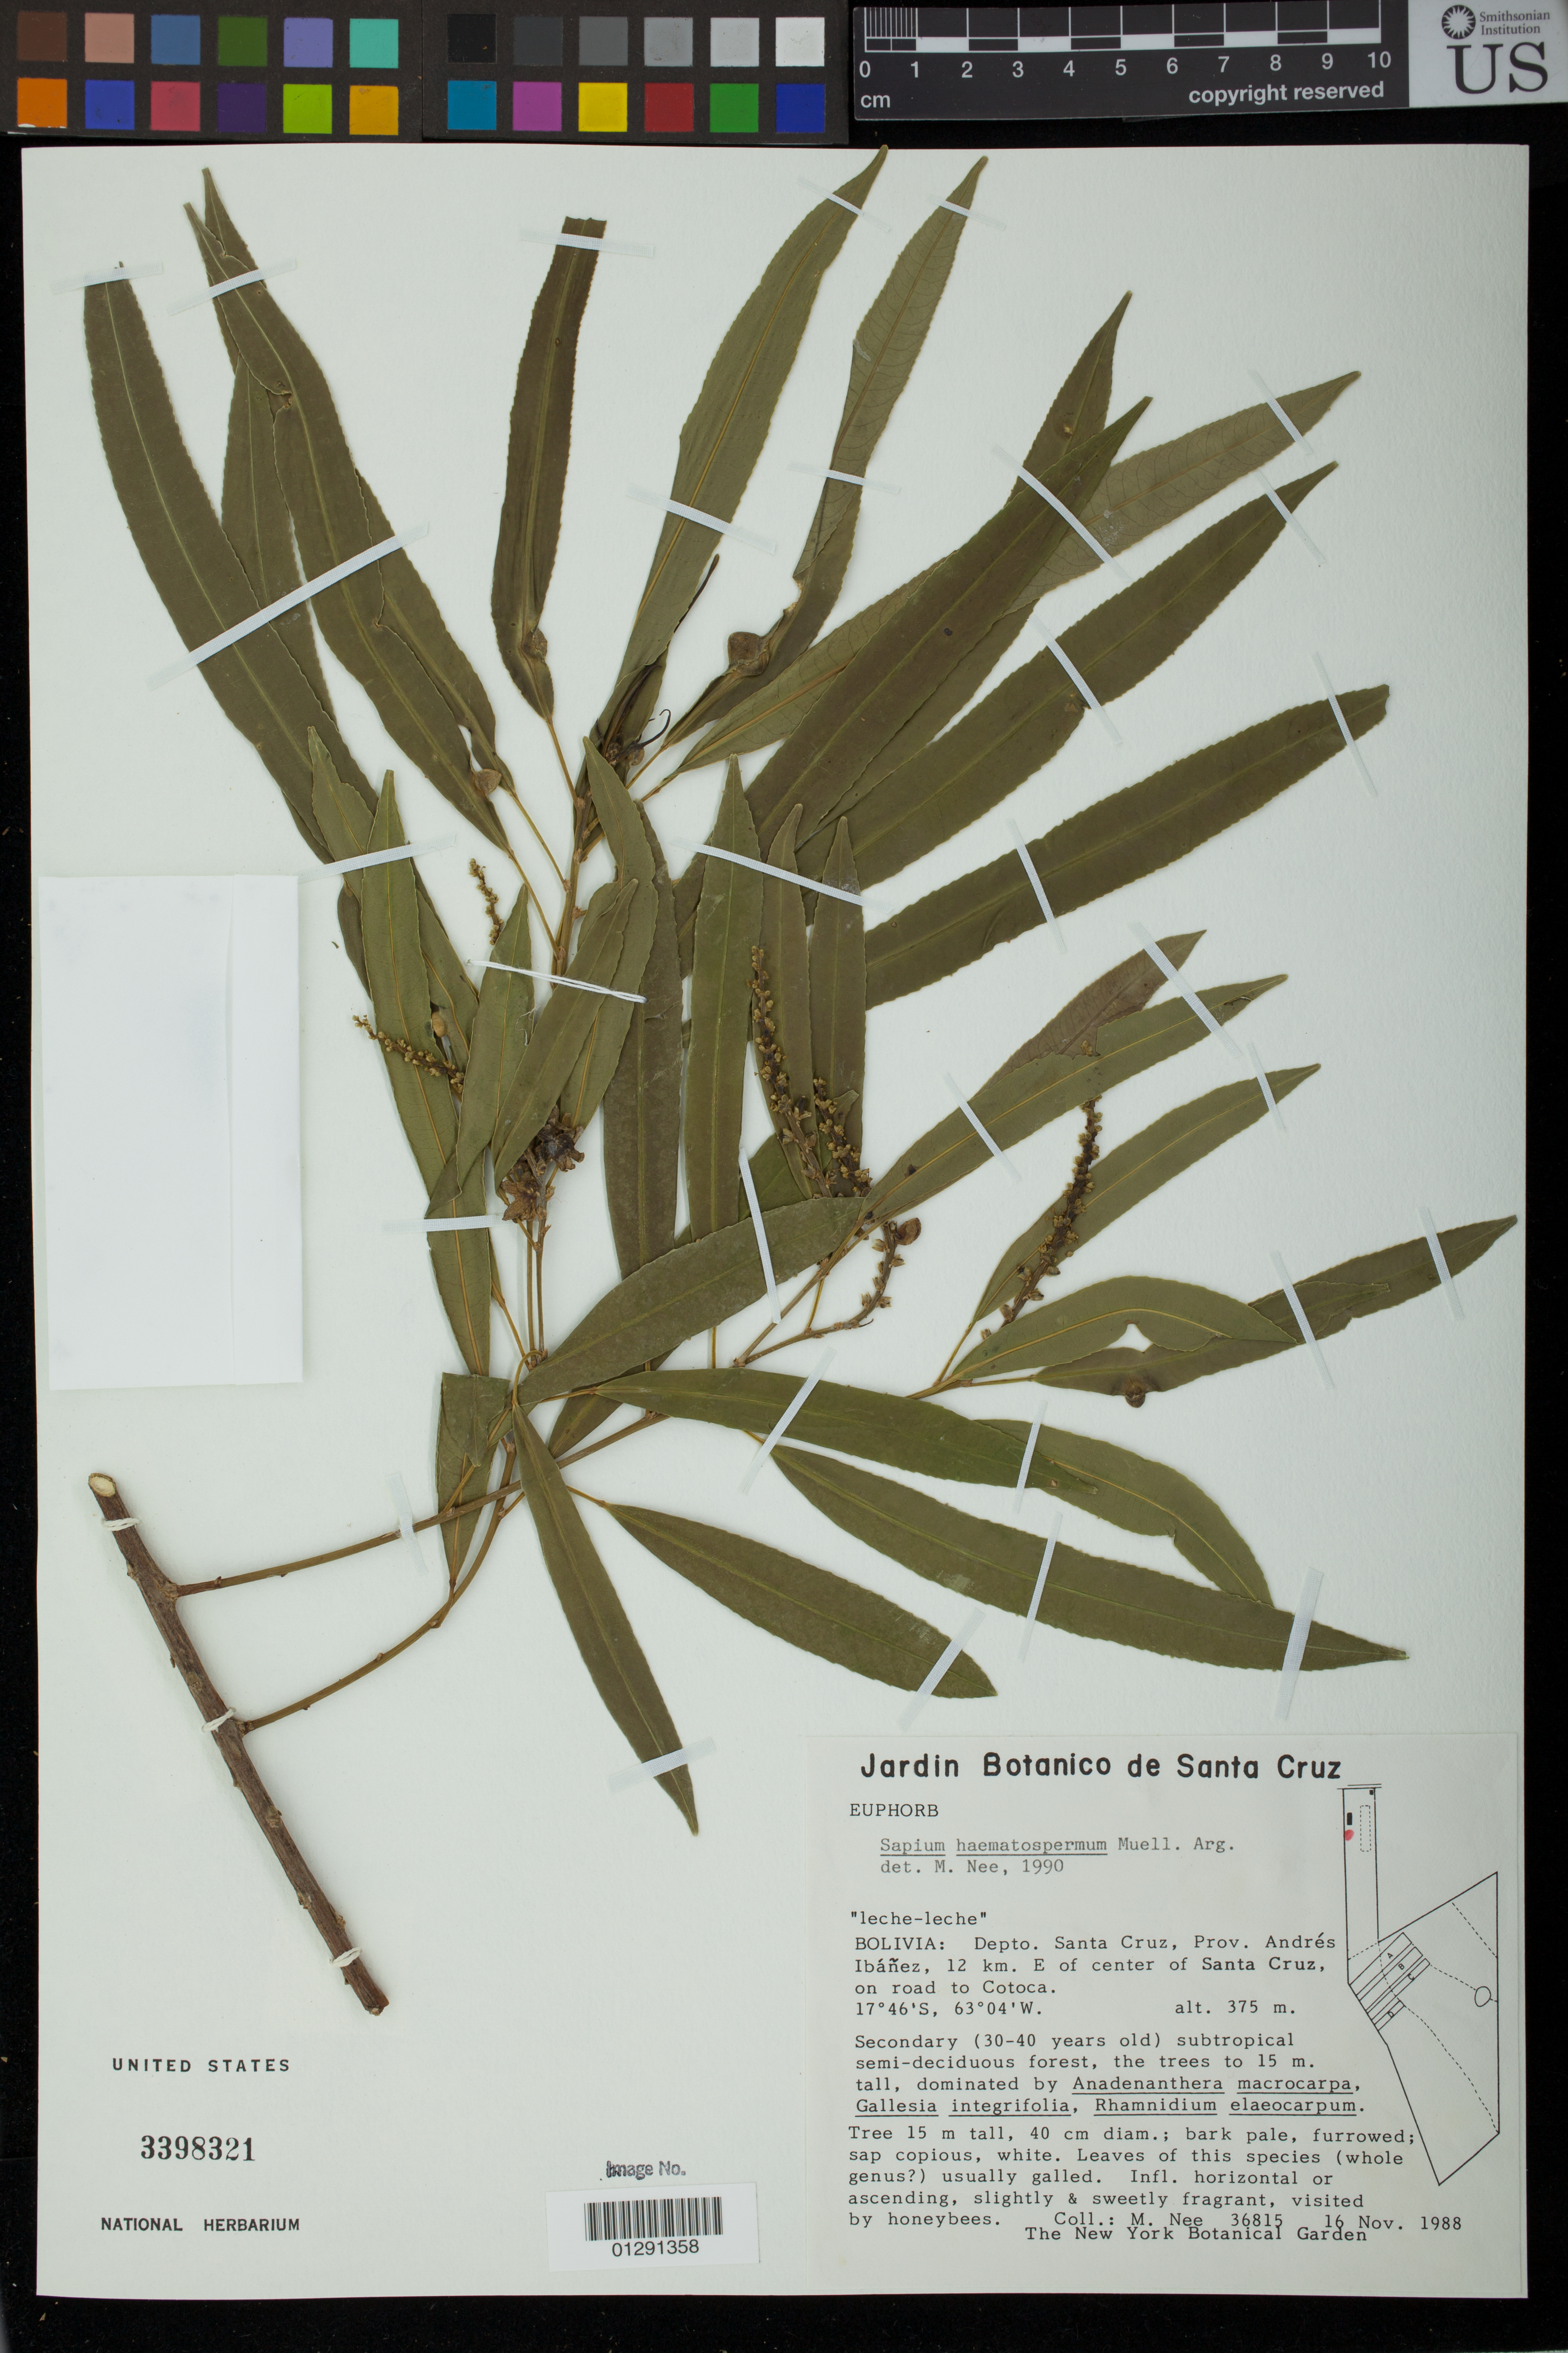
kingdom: Plantae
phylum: Tracheophyta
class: Magnoliopsida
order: Malpighiales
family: Euphorbiaceae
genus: Sapium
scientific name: Sapium haematospermum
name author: Müll. Arg.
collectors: M. Nee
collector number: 36815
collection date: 1988-11-16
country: Bolivia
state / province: Santa Cruz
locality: Prov. Andres Ibanez, 12 kilometers E of center of Sata Cruz on road to Cotoca.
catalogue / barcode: US 3398321